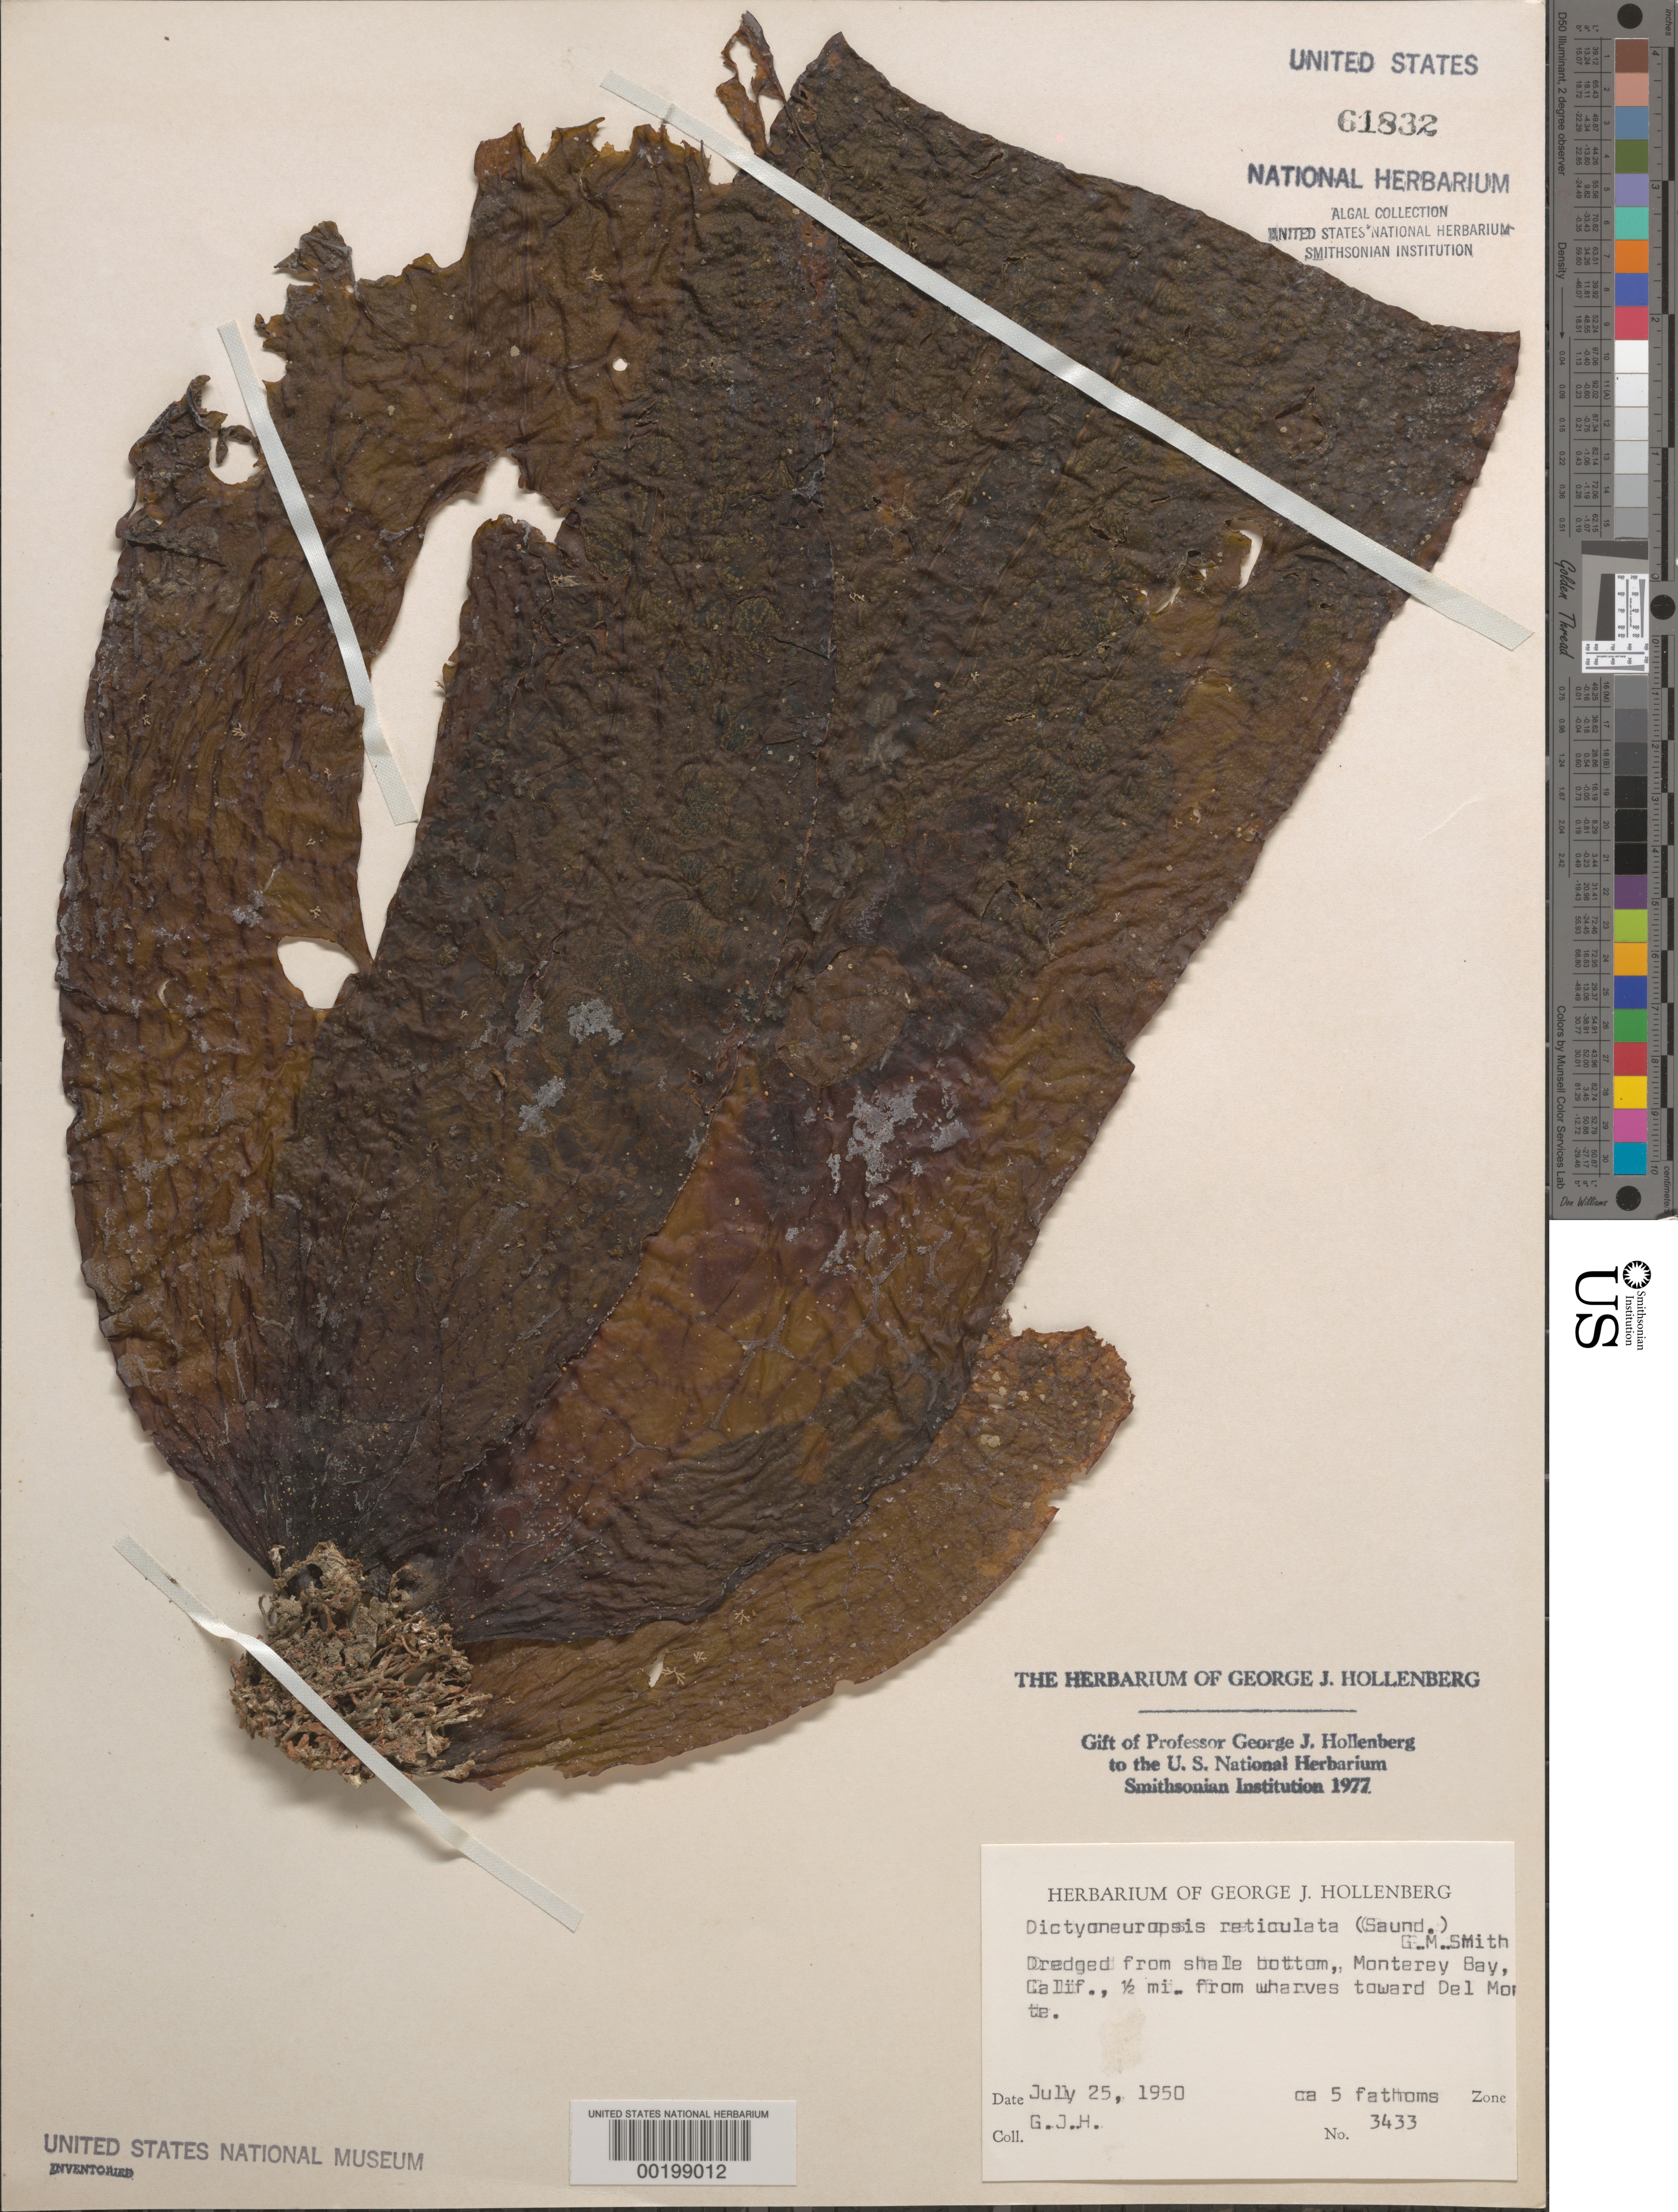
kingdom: Chromista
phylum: Ochrophyta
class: Phaeophyceae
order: Laminariales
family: Costariaceae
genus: Dictyoneurum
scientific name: Dictyoneurum reticulatum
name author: (D.A. Saunders) P.C. Silva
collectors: G. Hollenberg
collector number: GJH 3433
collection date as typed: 25 Jul 1950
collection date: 1950-07-25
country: United States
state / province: California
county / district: Monterey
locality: Monterey Bay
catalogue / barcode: US 61832